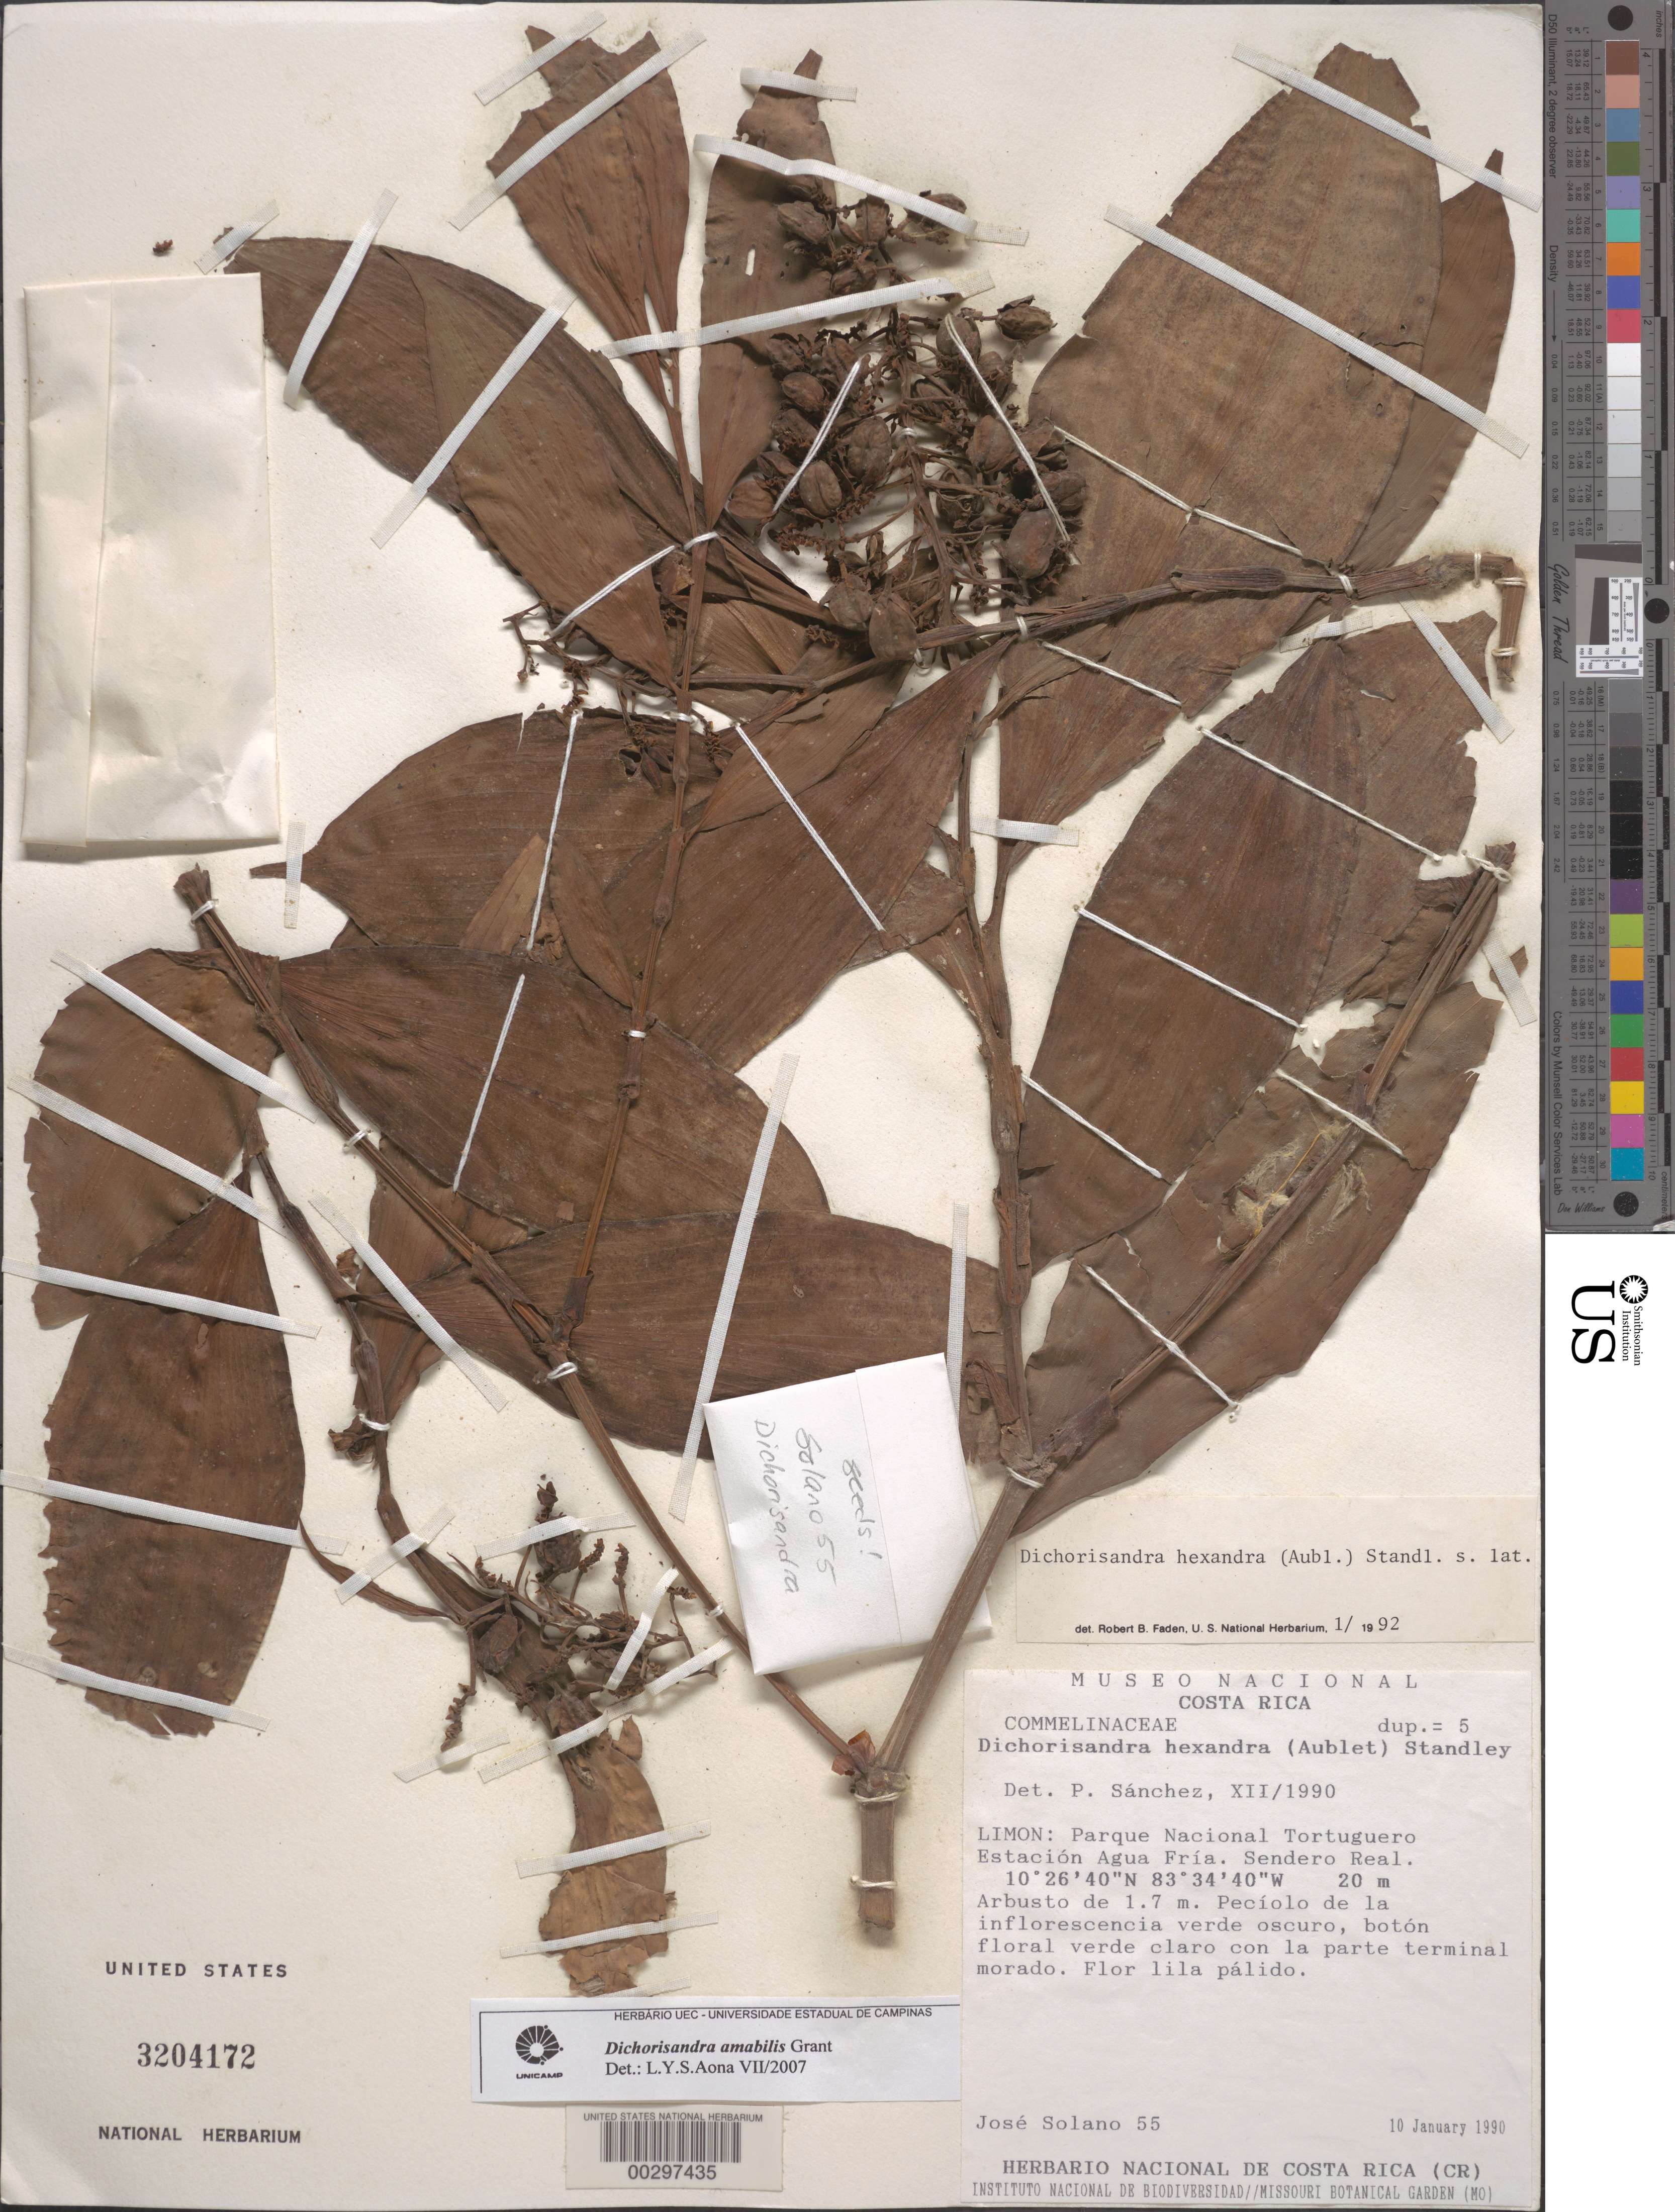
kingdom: Plantae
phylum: Tracheophyta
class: Liliopsida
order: Commelinales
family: Commelinaceae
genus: Dichorisandra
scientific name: Dichorisandra amabilis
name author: J.R. Grant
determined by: Aona, L. Y. S.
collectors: J. Solano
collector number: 55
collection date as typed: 10 Jan 1990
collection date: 1990-01-10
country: Costa Rica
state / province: Limón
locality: Tortuguero national park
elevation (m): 20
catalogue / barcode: US 3204172